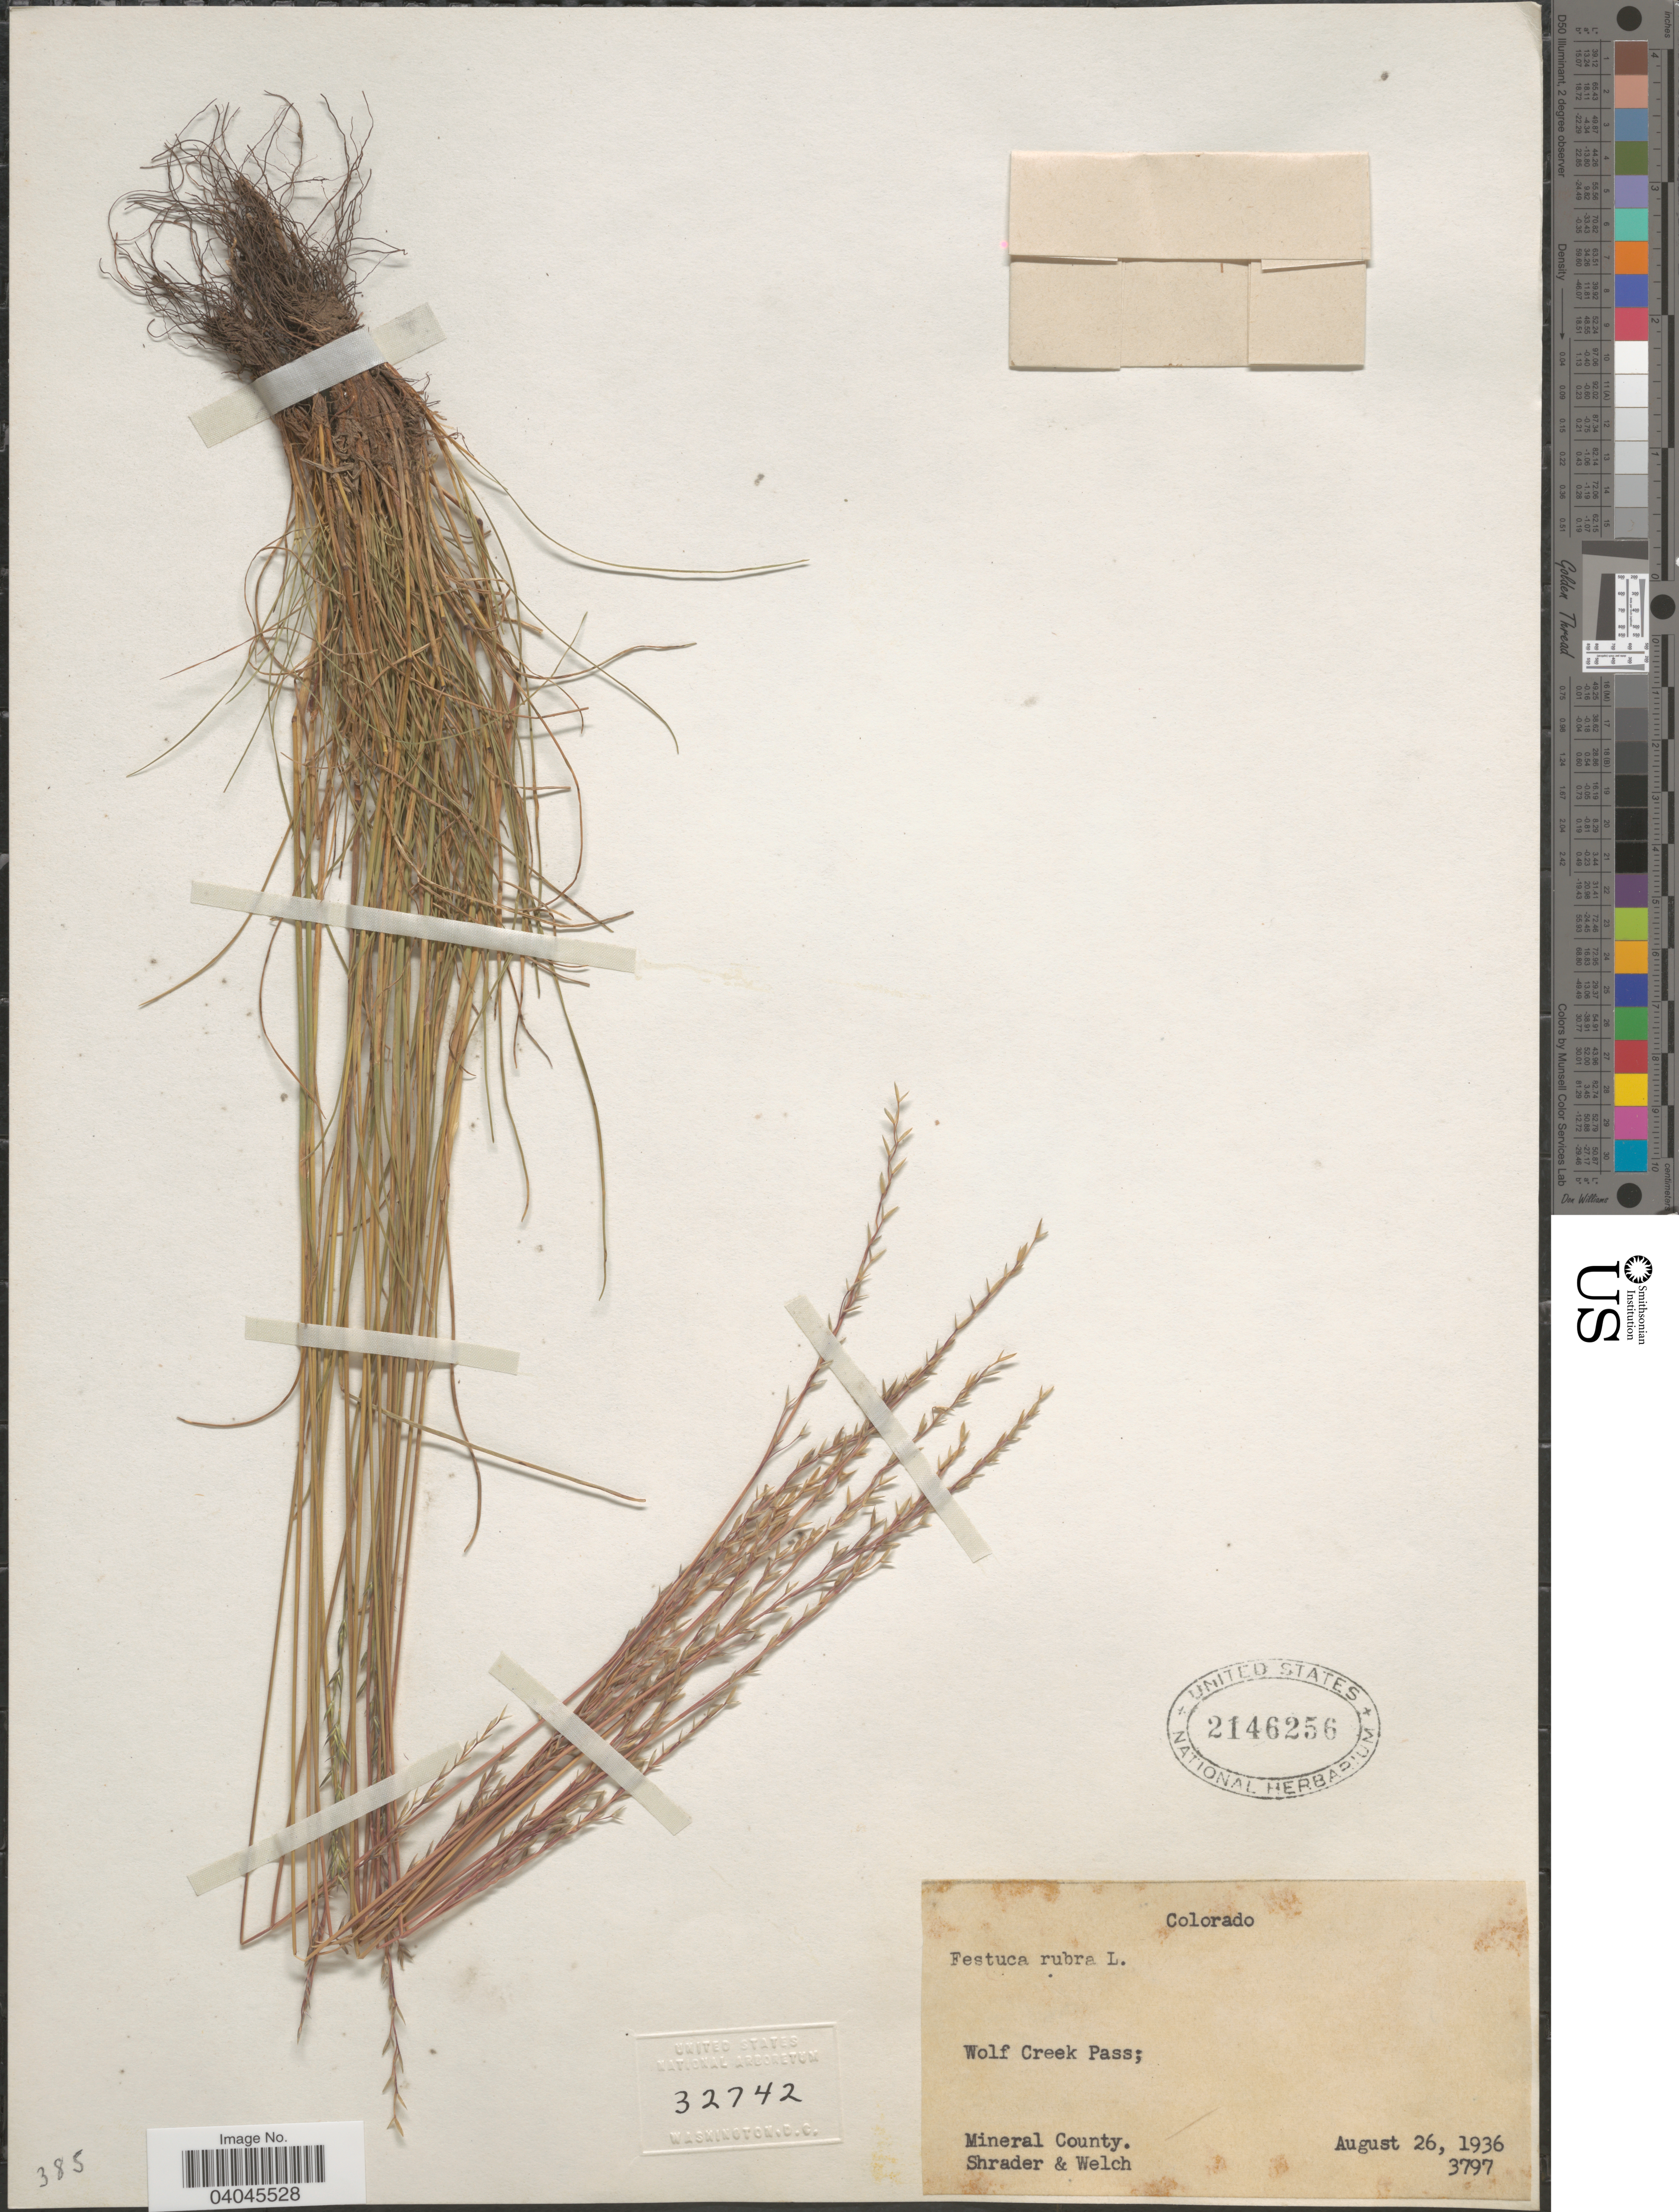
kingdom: Plantae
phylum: Tracheophyta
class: Liliopsida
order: Poales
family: Poaceae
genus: Festuca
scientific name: Festuca rubra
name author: L.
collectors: Shrader & -- Welch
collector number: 3797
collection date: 1936-08-26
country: United States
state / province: Colorado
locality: Wolf Creek Pass; Mineral County.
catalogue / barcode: US 2146256